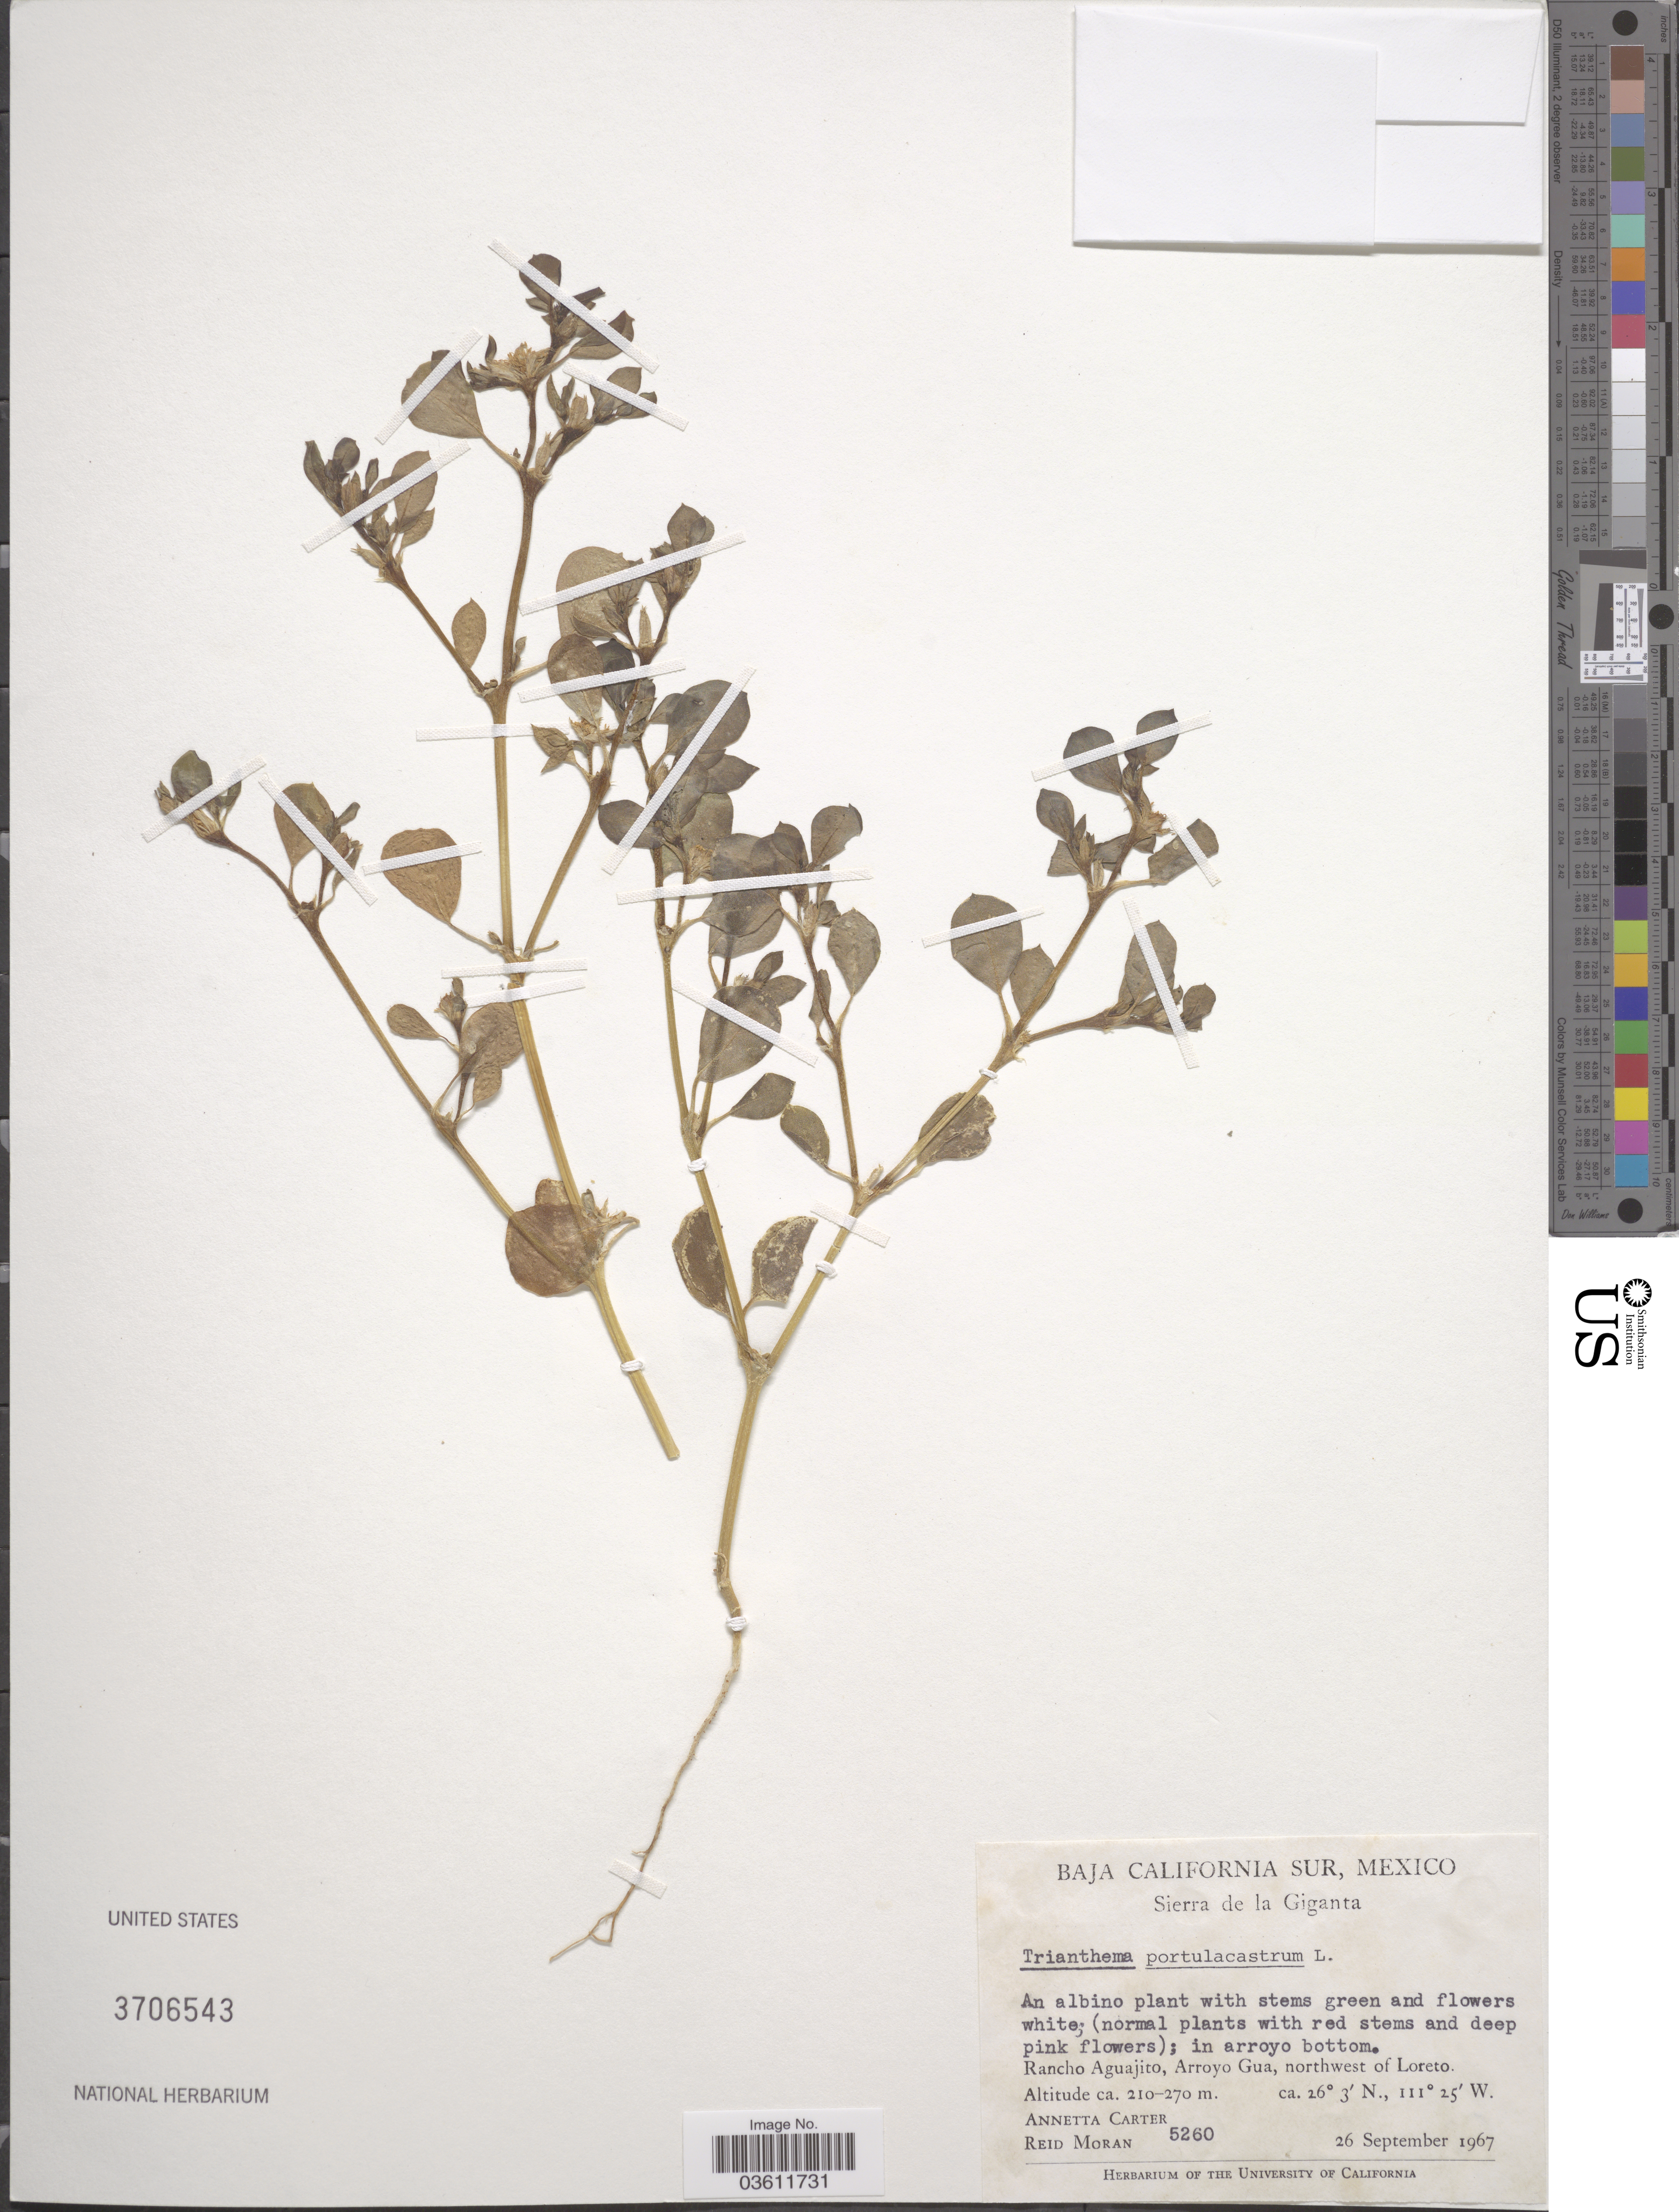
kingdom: Plantae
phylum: Tracheophyta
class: Magnoliopsida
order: Caryophyllales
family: Aizoaceae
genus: Trianthema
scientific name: Trianthema portulacastrum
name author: L.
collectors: A. Carter & R. Moran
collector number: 5260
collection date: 1967-09-26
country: Mexico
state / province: Baja California Sur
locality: Sierra de la Giganta. Rancho Aguajito, Arroyo Gua, northwest of Loreto.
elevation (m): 210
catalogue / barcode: US 3706543